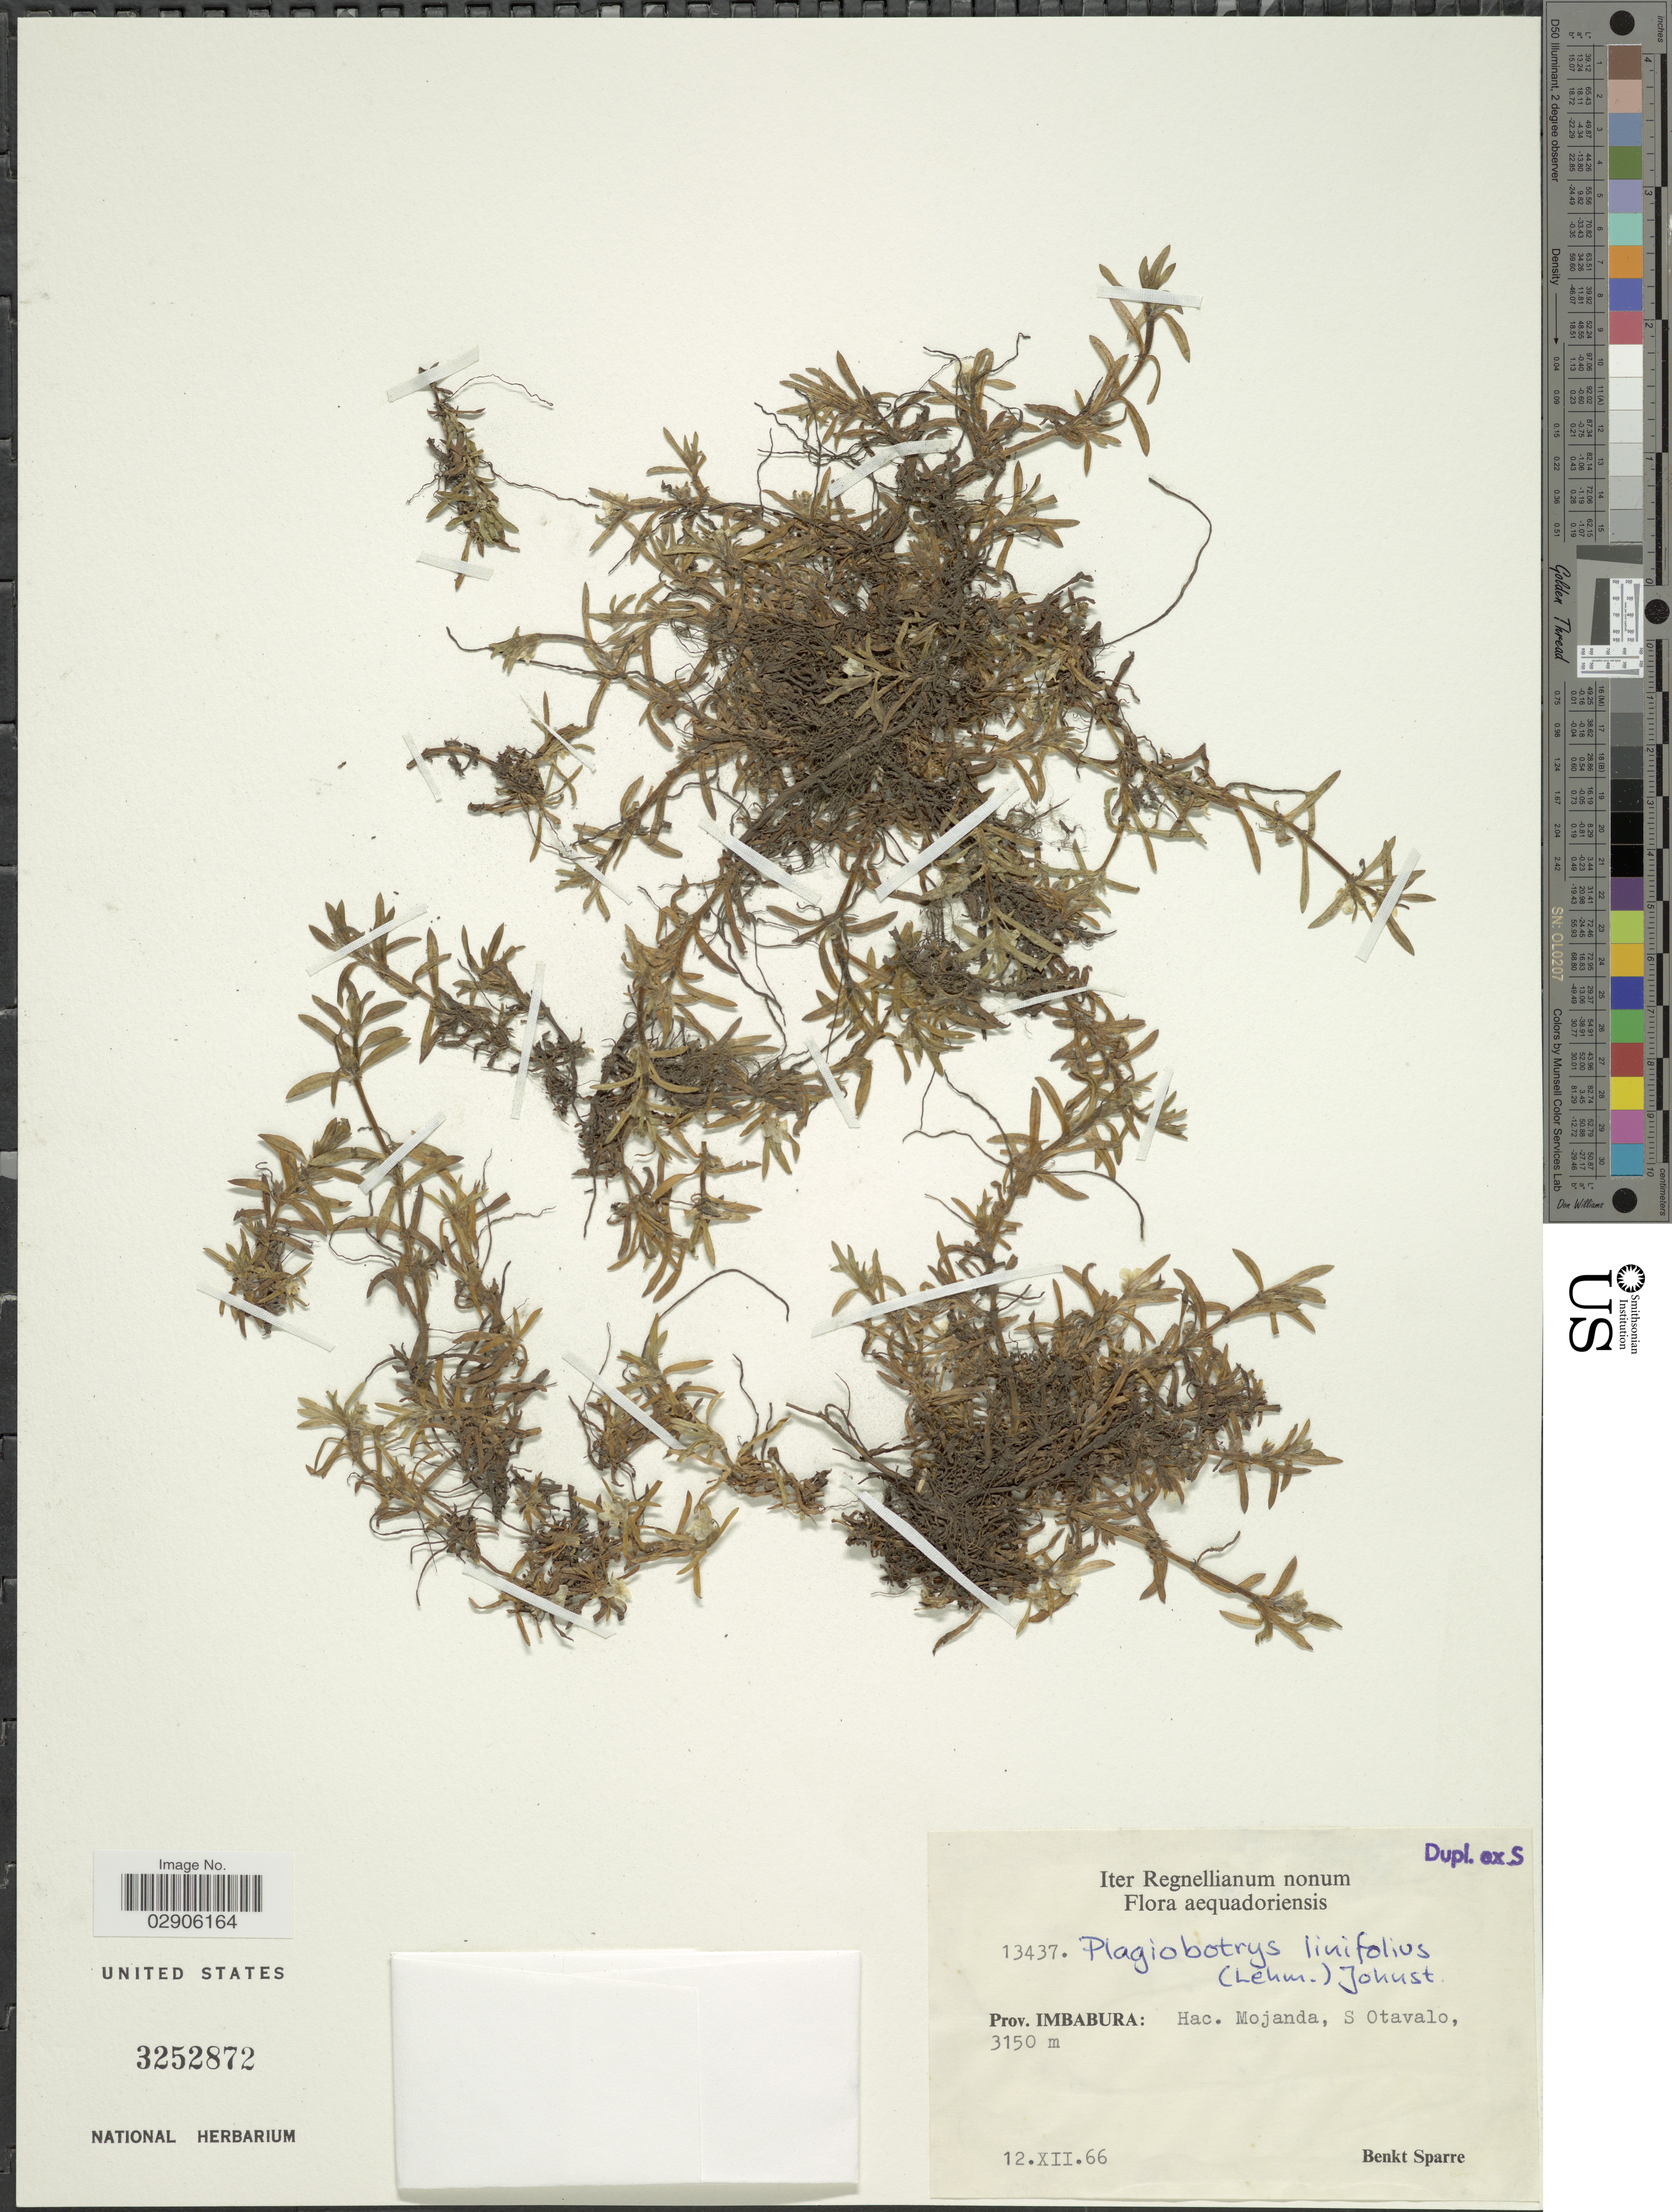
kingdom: Plantae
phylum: Tracheophyta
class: Magnoliopsida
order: Boraginales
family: Boraginaceae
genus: Plagiobothrys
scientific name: Plagiobothrys linifolius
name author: (Willd. ex Lehm.) I.M. Johnst.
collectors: B. Sparre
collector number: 13437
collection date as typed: Transcribed d/m/y: 12/12/66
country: Ecuador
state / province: Imbabura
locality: Prov. Imbabura: Hac. Mojanda, S Otavalo.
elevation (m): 3150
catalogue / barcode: US 3252872